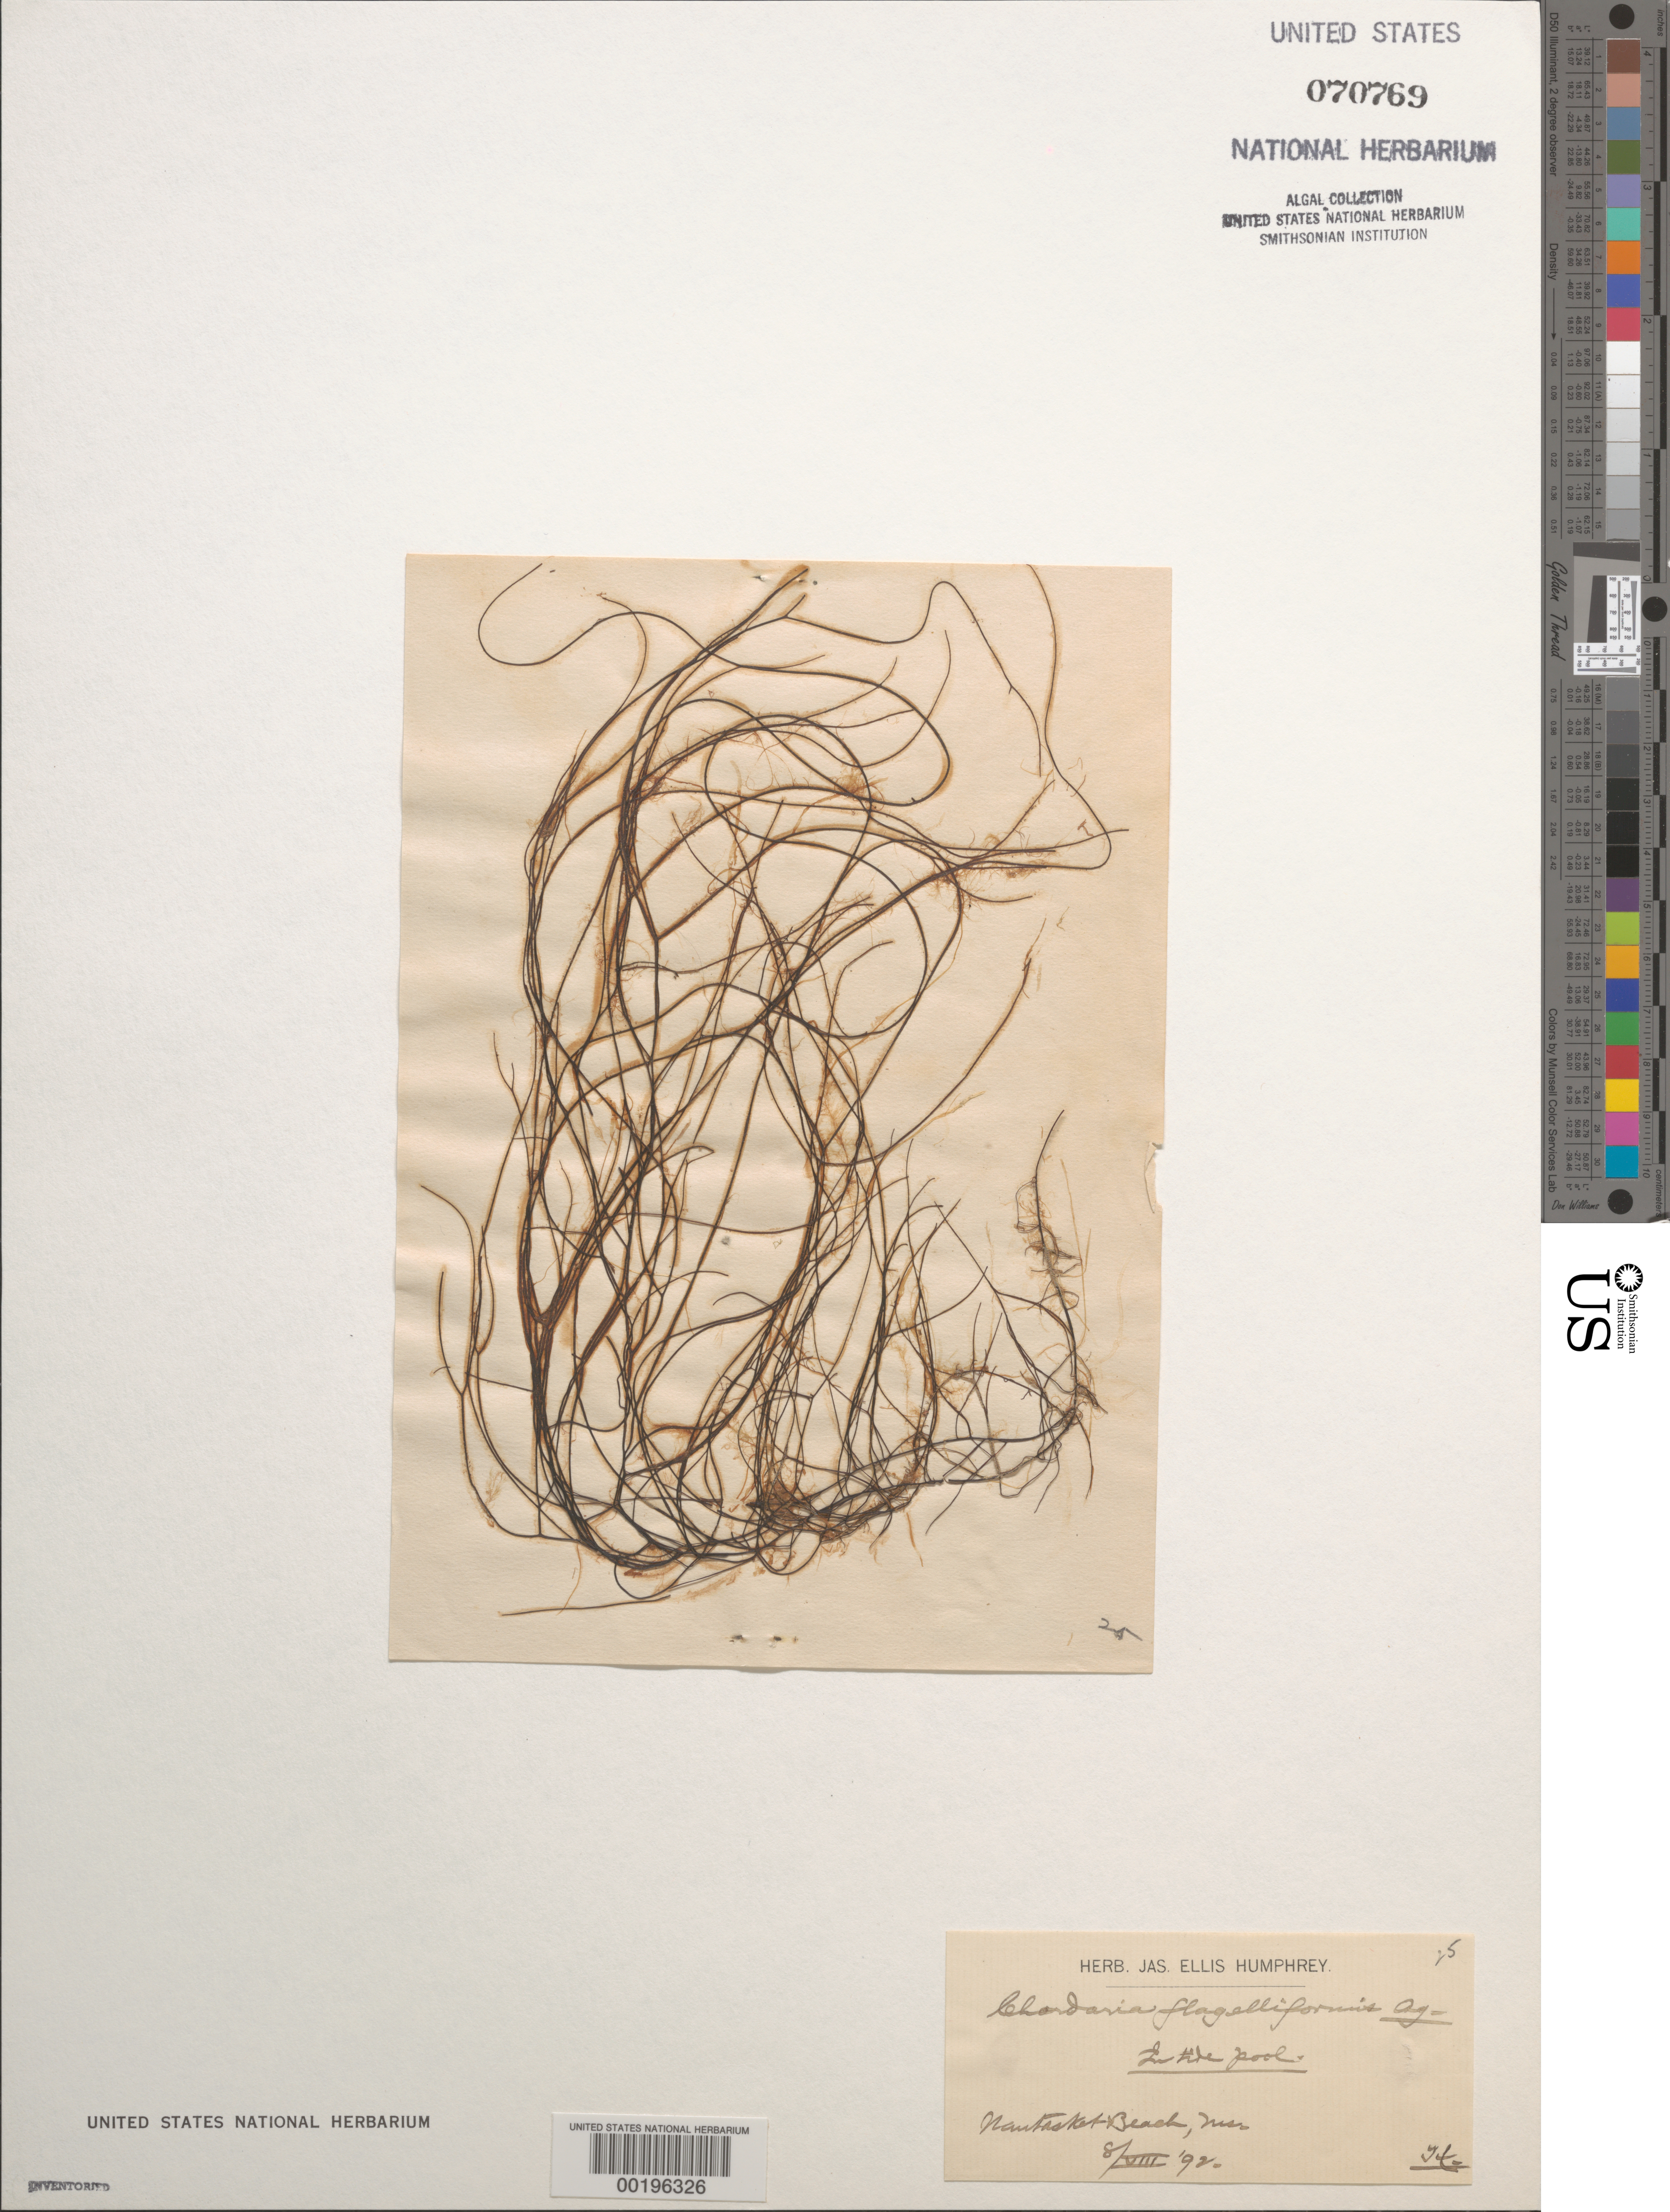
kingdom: Chromista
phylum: Ochrophyta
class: Phaeophyceae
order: Ectocarpales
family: Chordariaceae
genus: Chordaria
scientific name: Chordaria flagelliformis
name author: (Hudson) Grev.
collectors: J. Humphrey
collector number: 25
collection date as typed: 08 Aug 1892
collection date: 1892-08-08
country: United States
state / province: Massachusetts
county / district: Plymouth County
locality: Nantasket Beach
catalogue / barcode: US 70769